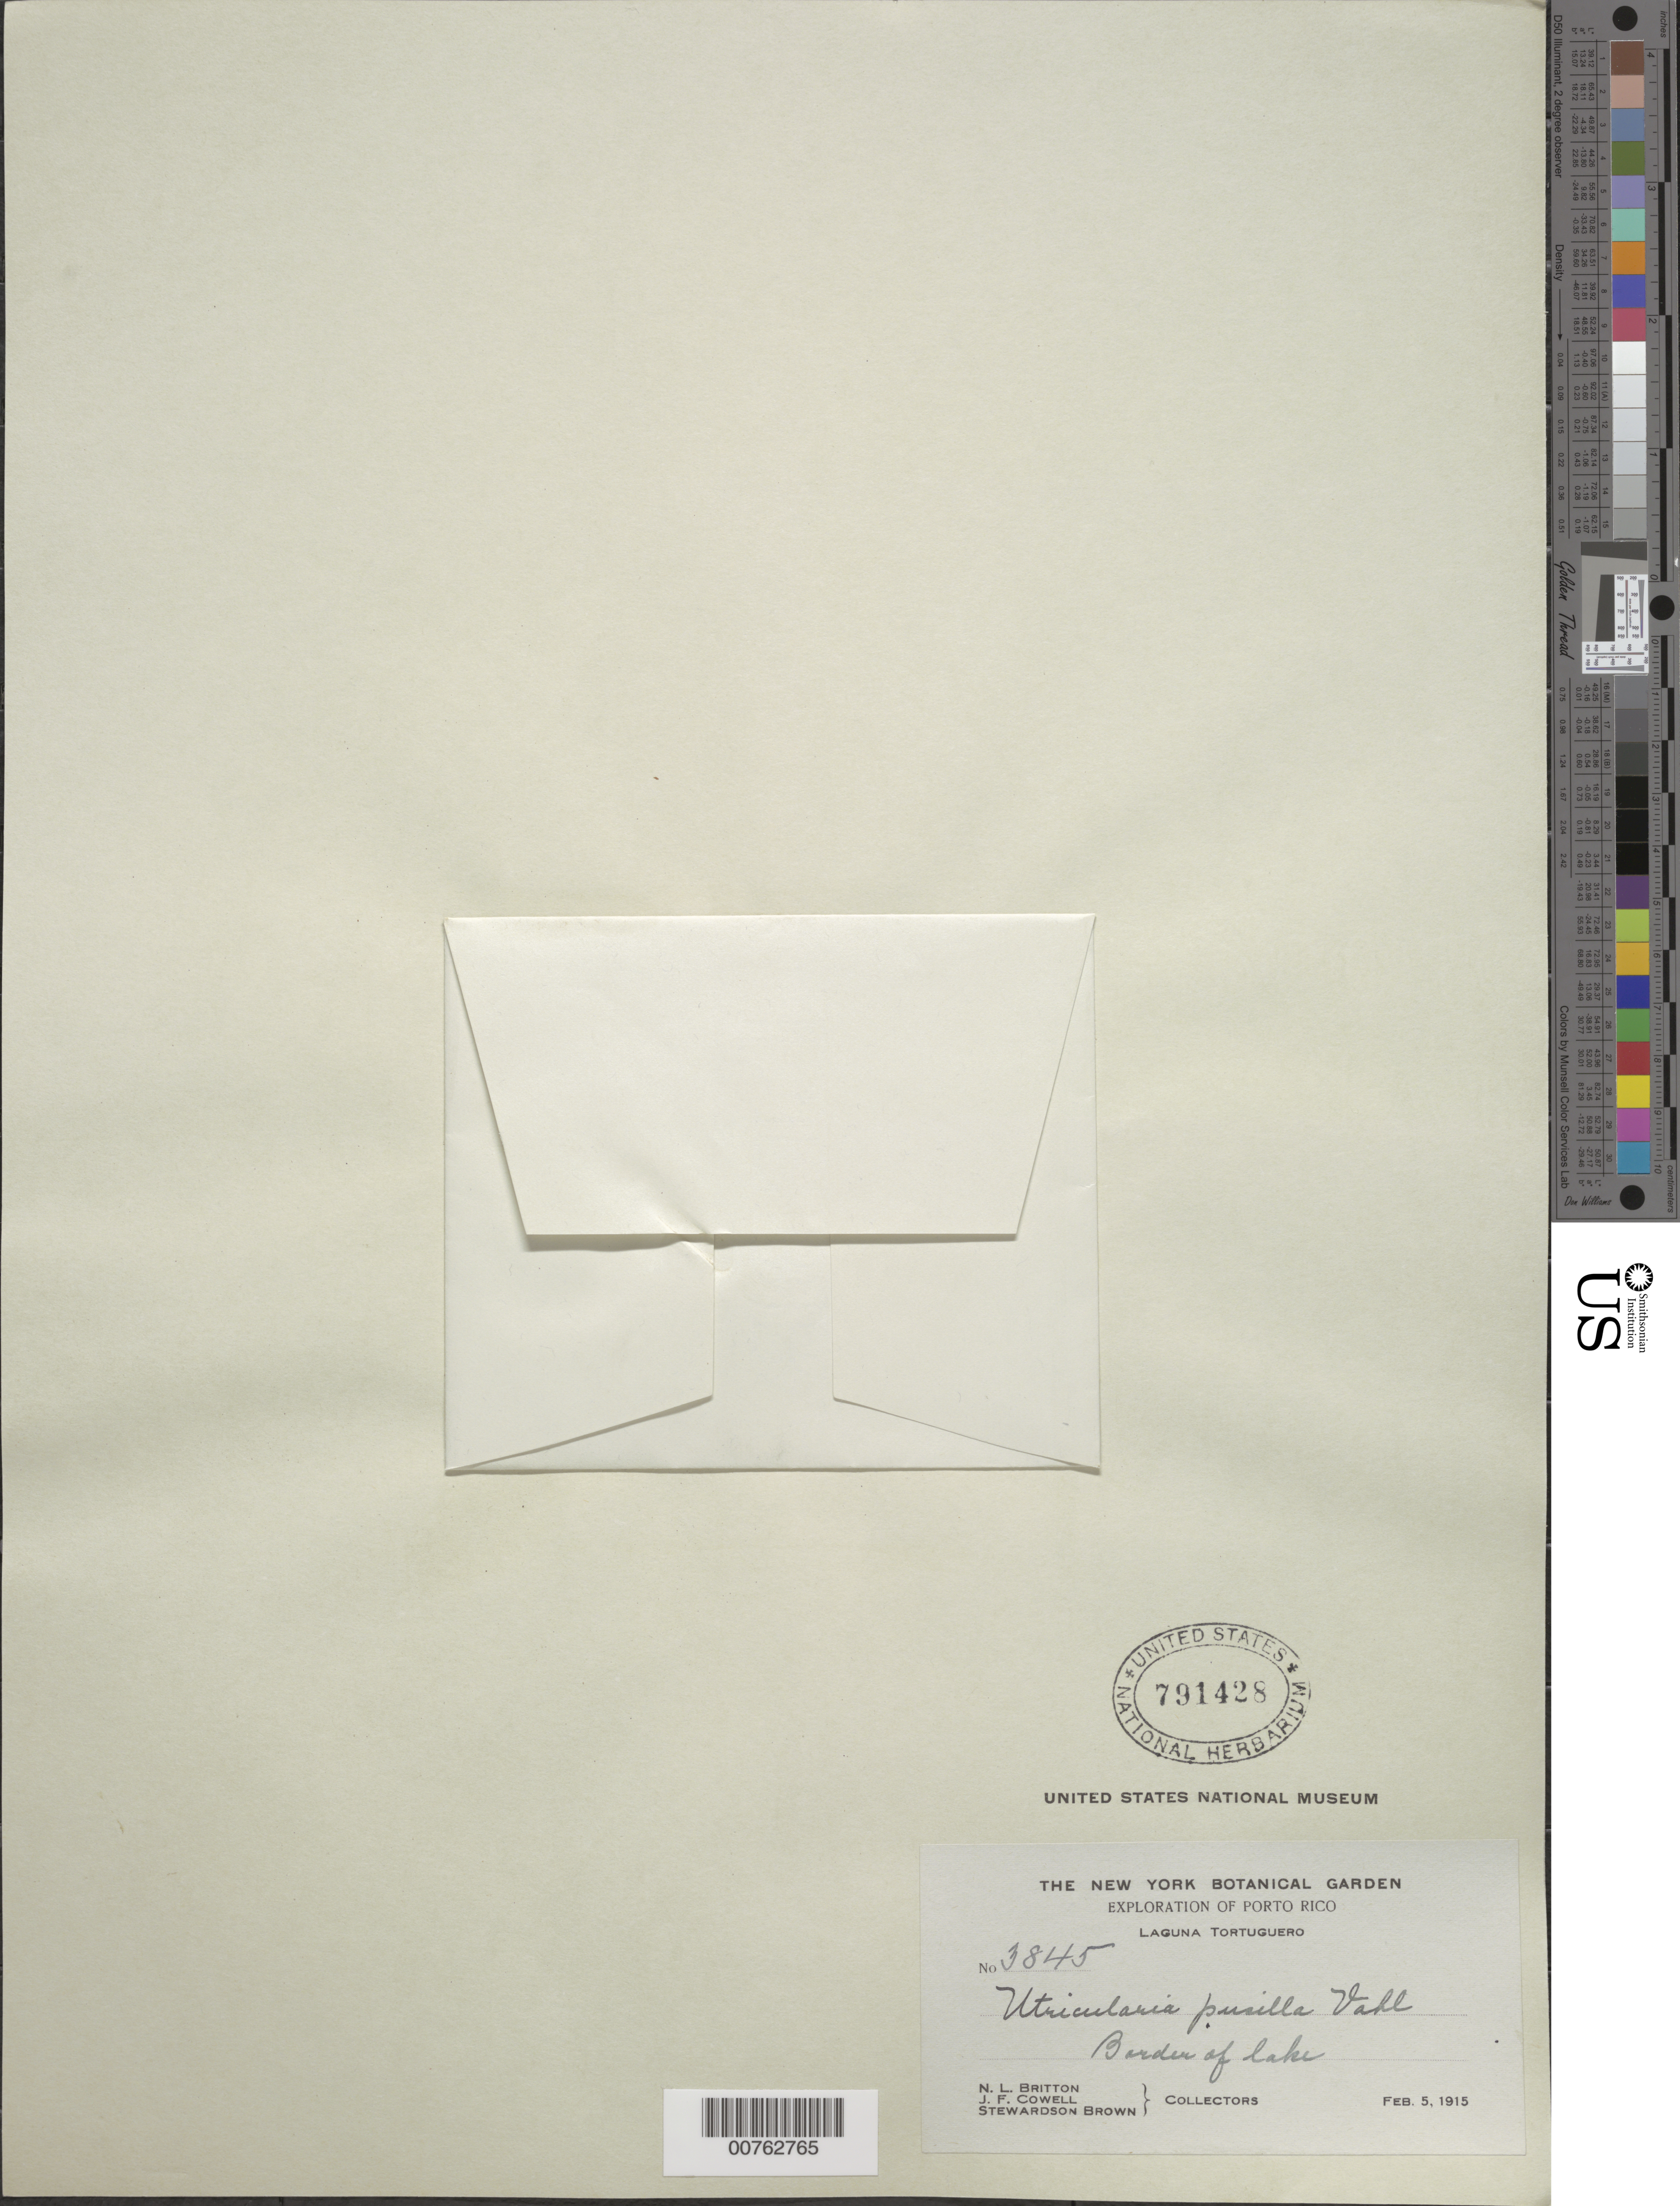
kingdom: Plantae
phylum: Tracheophyta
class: Magnoliopsida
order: Lamiales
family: Lentibulariaceae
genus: Utricularia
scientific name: Utricularia pusilla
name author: Vahl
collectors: N. Britton, J. F. Cowell & S. Brown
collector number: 3845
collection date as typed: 05 Feb 1915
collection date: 1915-02-05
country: Puerto Rico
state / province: Manatí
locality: border of lake [Laguna Tortugero]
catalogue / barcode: US 791428